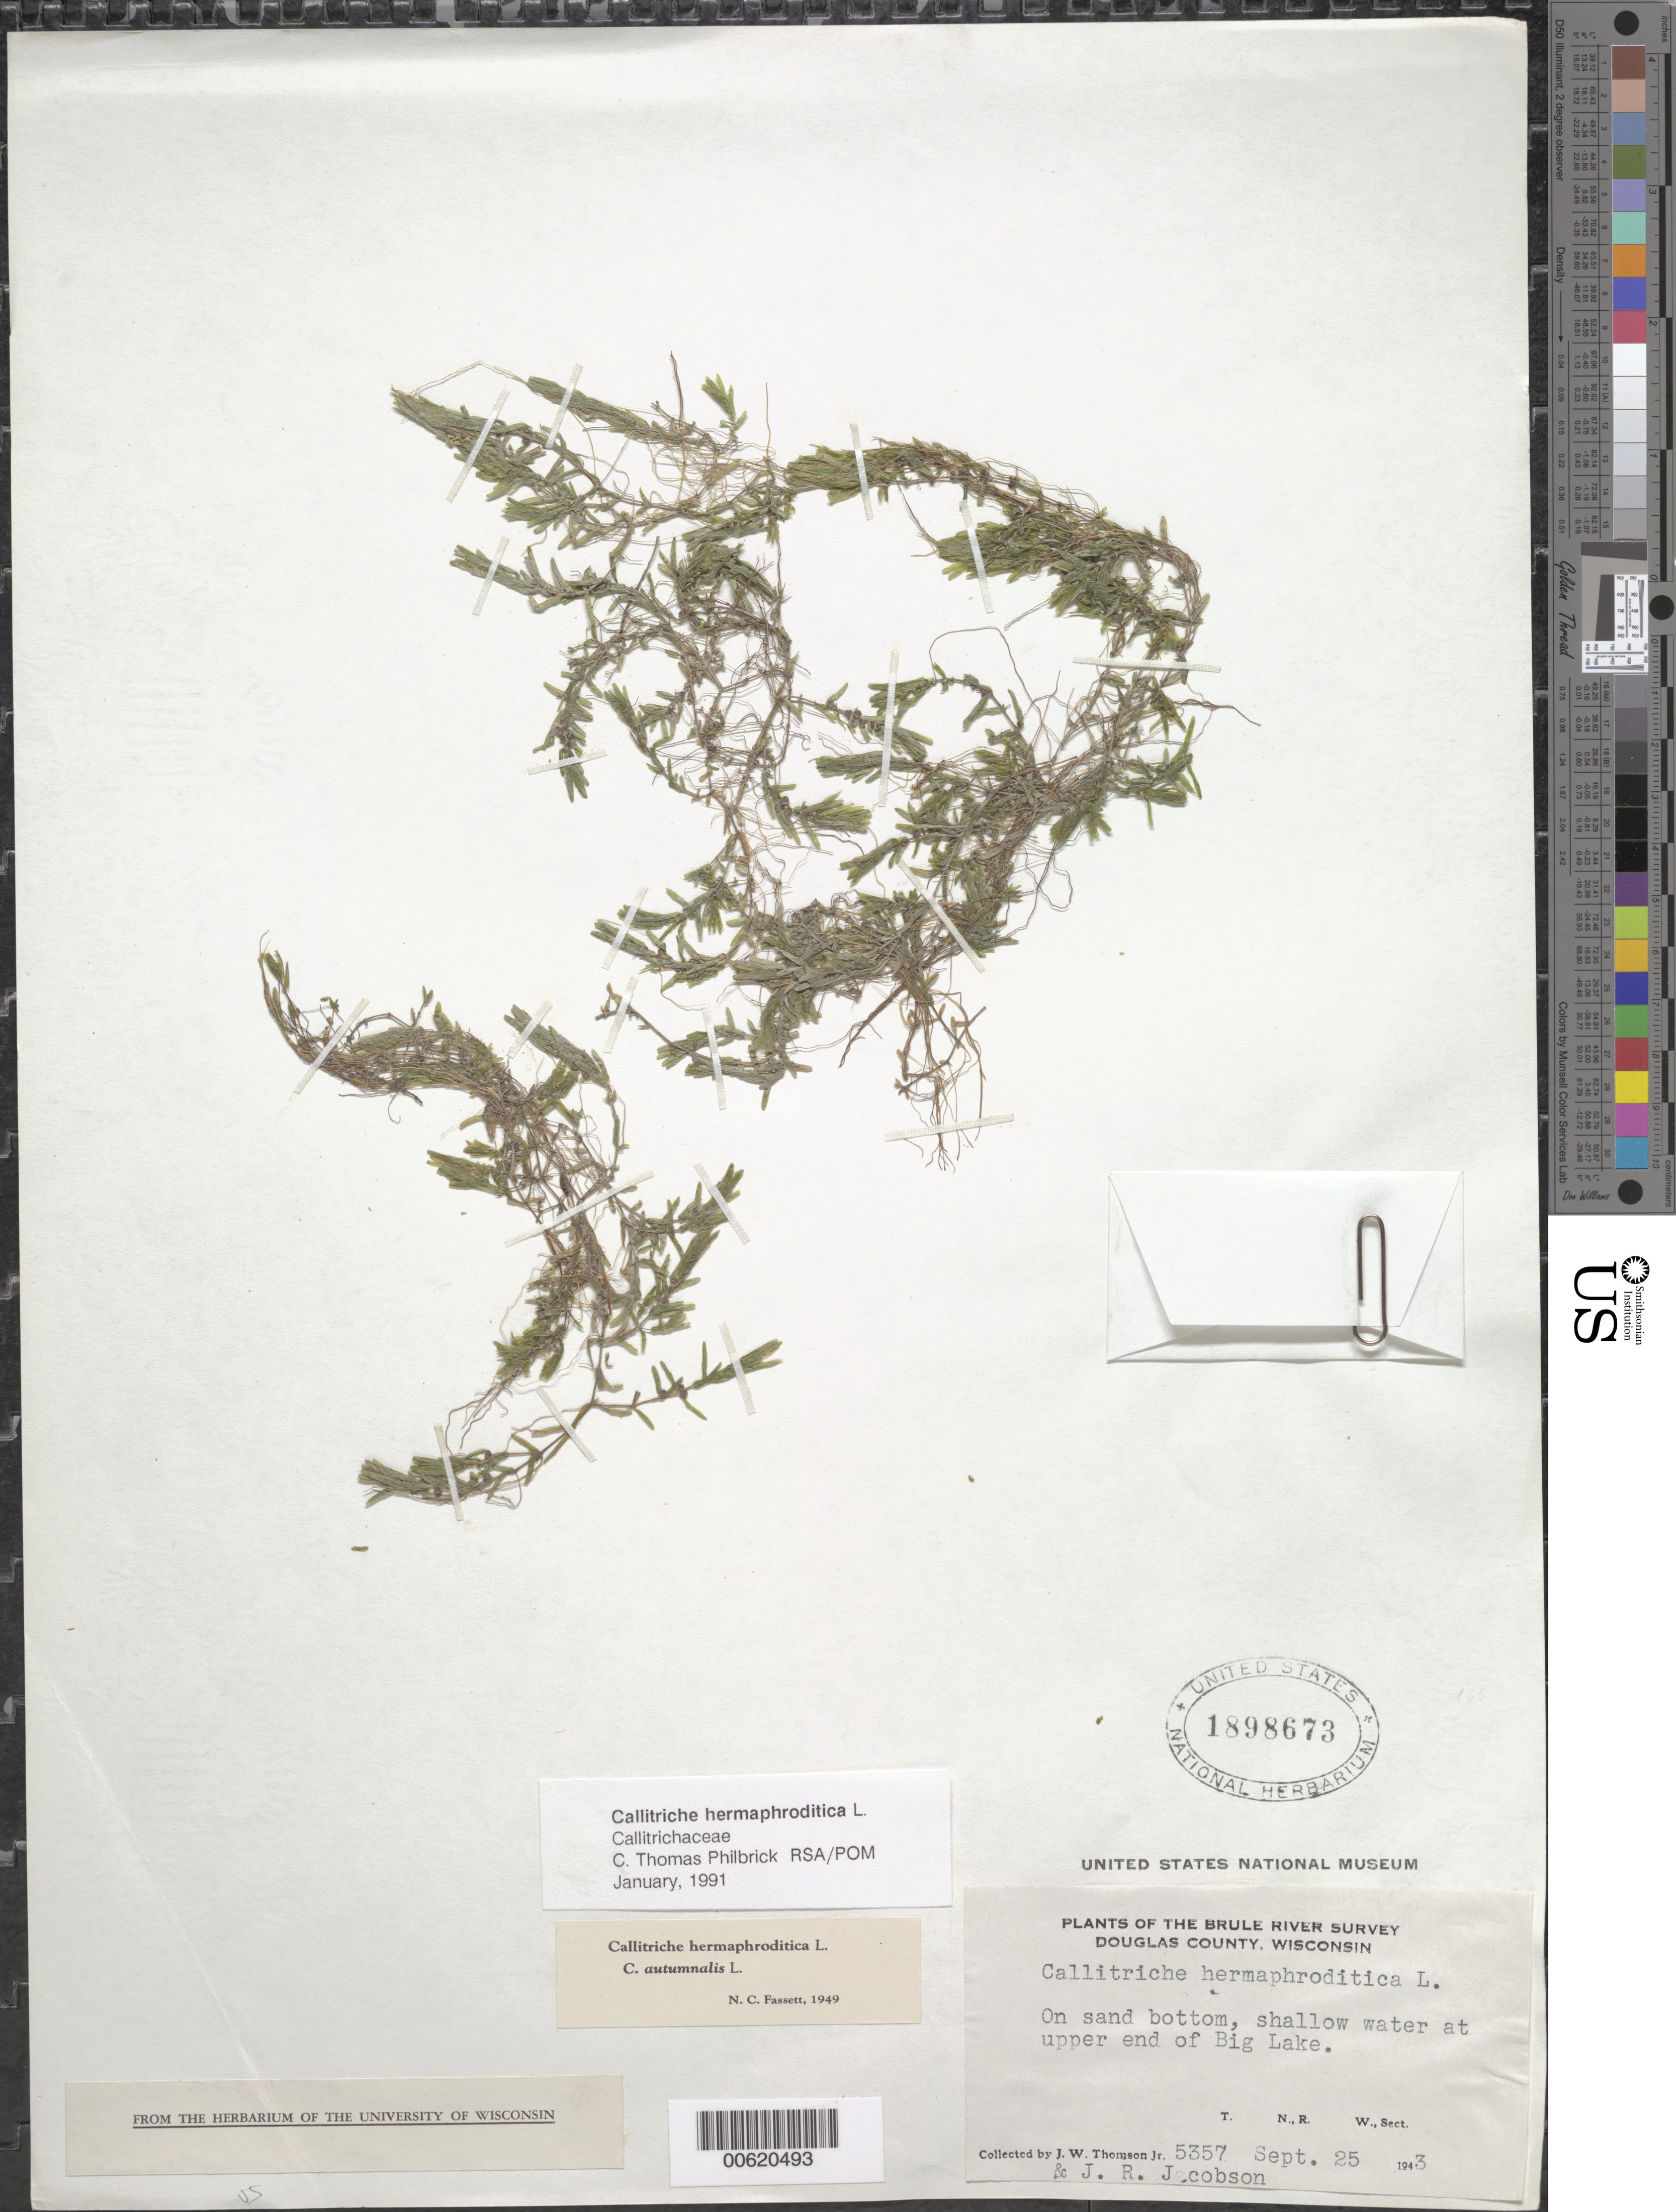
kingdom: Plantae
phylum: Tracheophyta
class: Magnoliopsida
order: Lamiales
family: Plantaginaceae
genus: Callitriche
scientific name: Callitriche hermaphroditica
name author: L.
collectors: J. W. Thomson & J. Jacobson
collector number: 5357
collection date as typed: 25 Sep 1943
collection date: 1943-09-25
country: United States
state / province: Wisconsin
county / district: Douglas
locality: Upper end of Big Lake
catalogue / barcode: US 1898673